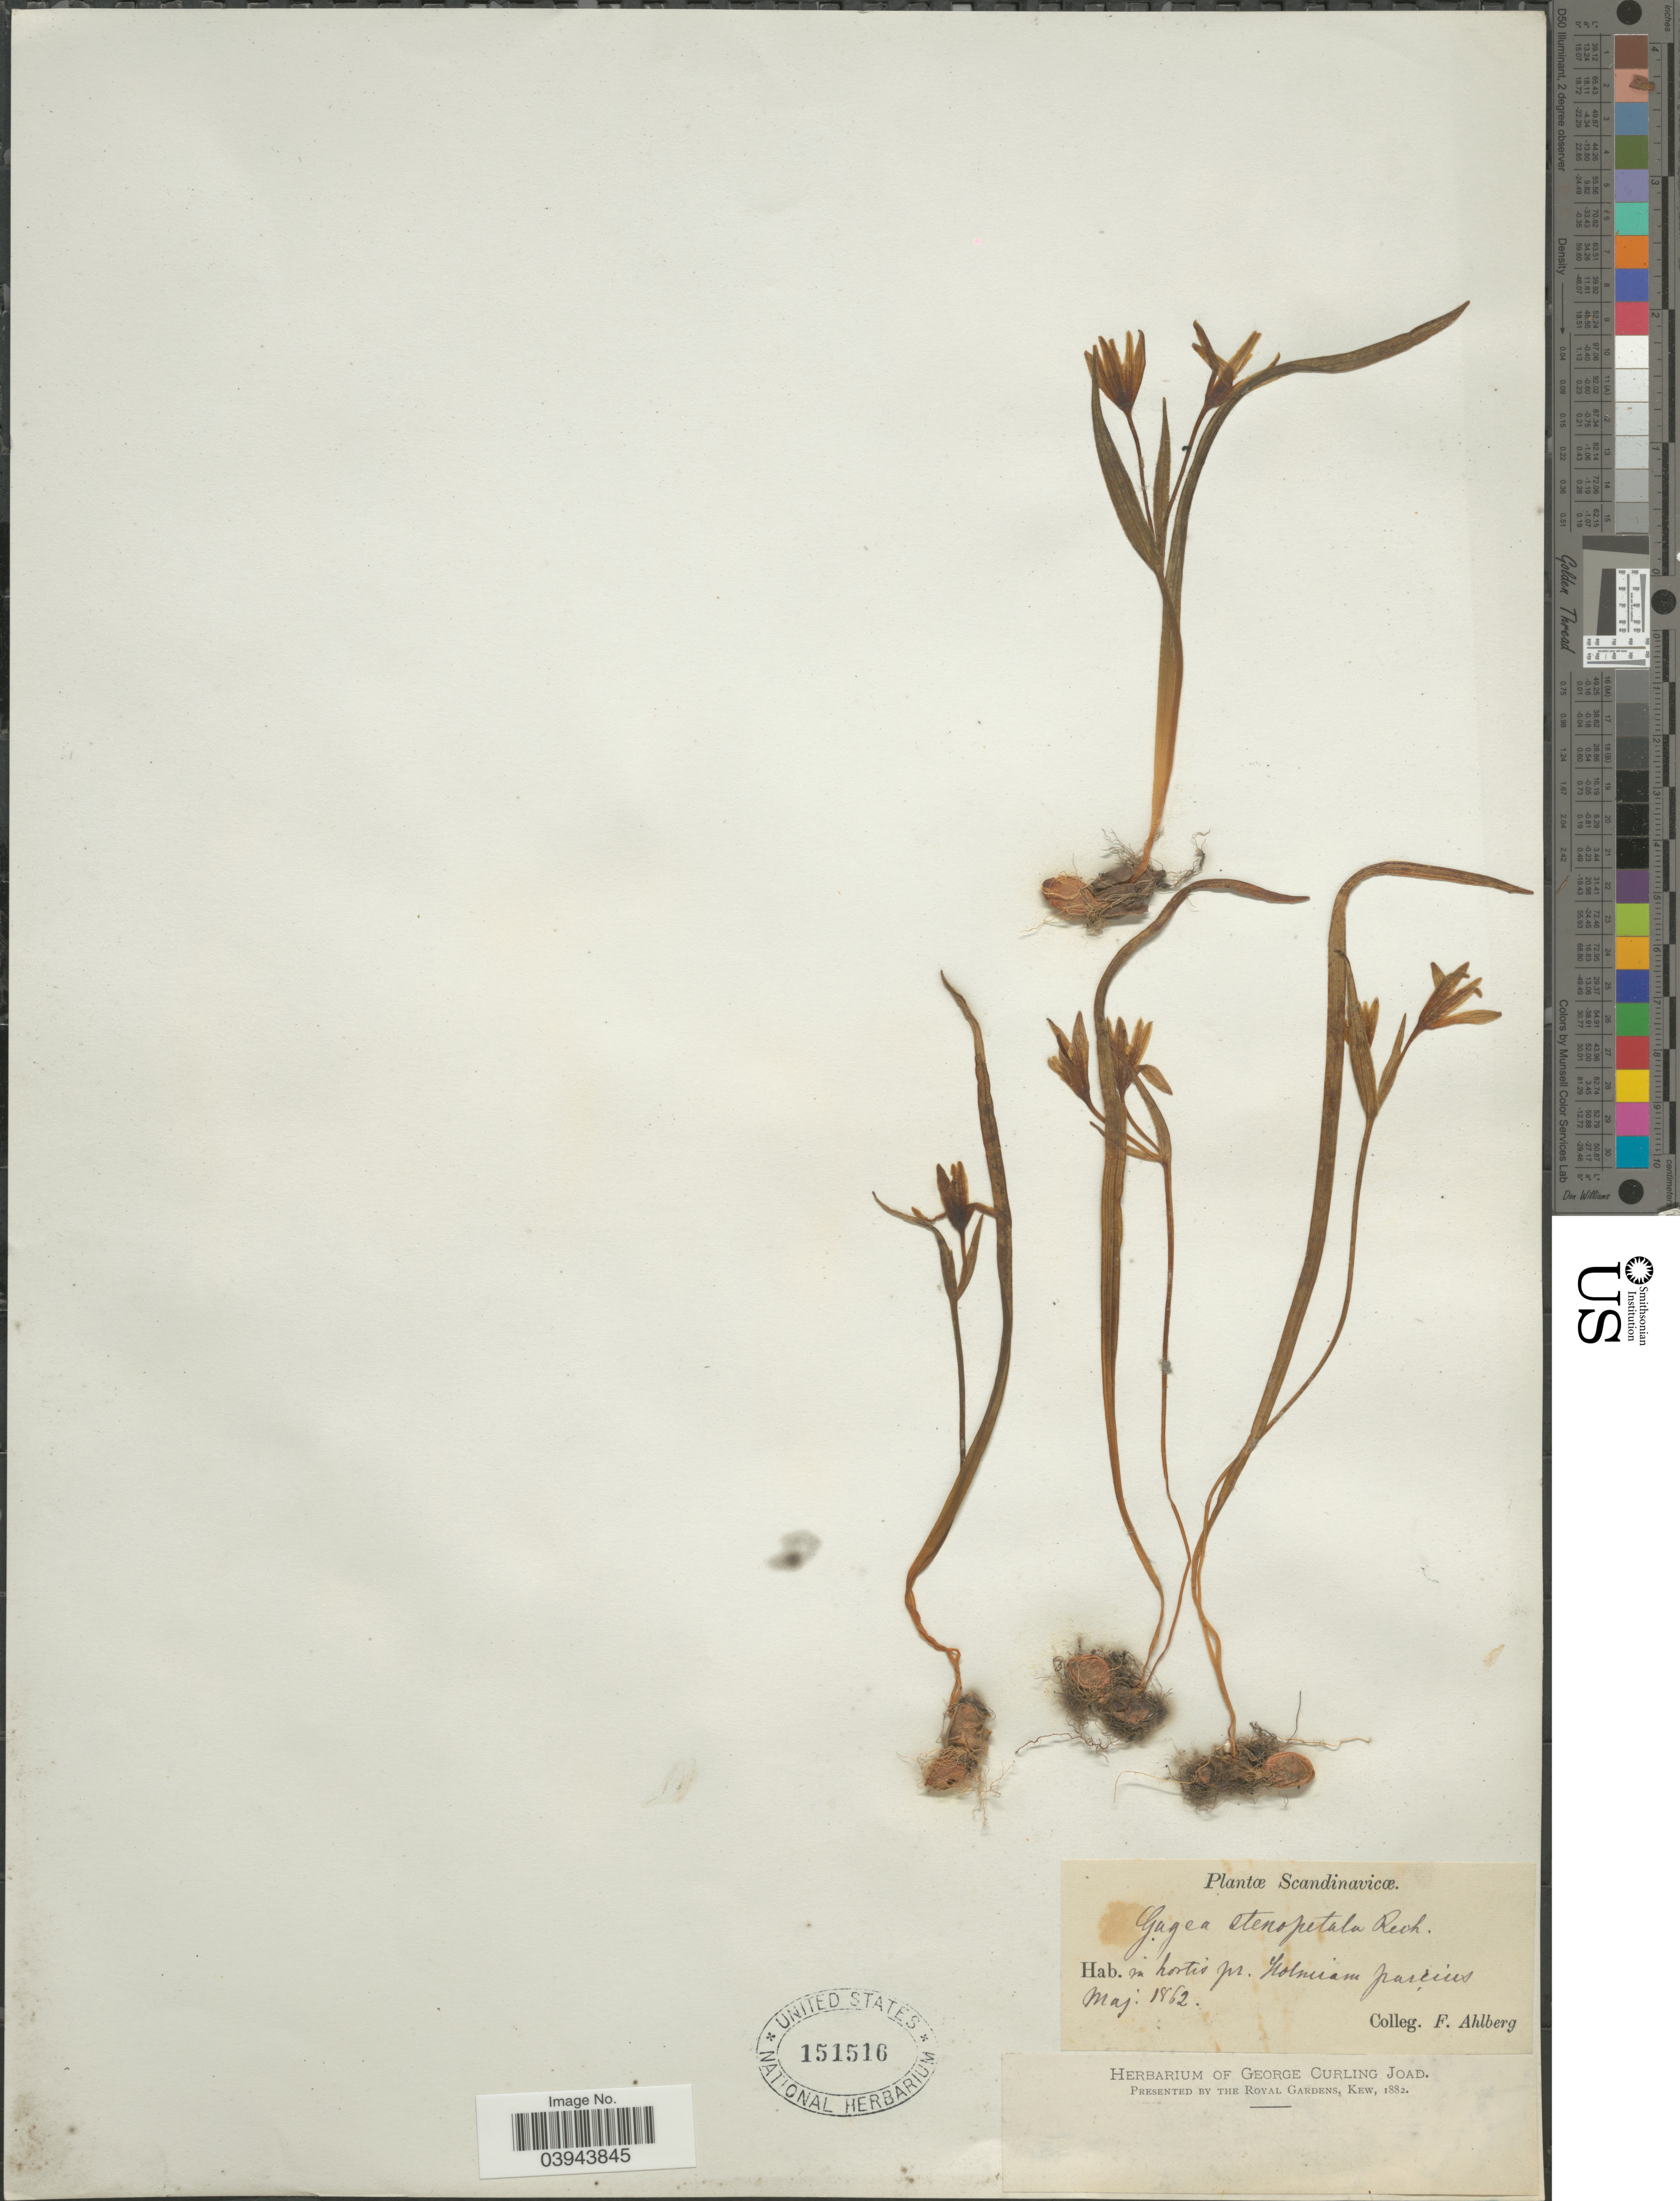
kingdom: Plantae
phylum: Tracheophyta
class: Liliopsida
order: Liliales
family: Liliaceae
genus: Gagea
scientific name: Gagea stenopetala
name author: (Fr.) Rchb.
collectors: F. Ahlberg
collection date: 1862-05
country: Sweden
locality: Scandinavicæ. In hortis pr. Holmiam parcius.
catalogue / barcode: US 151516